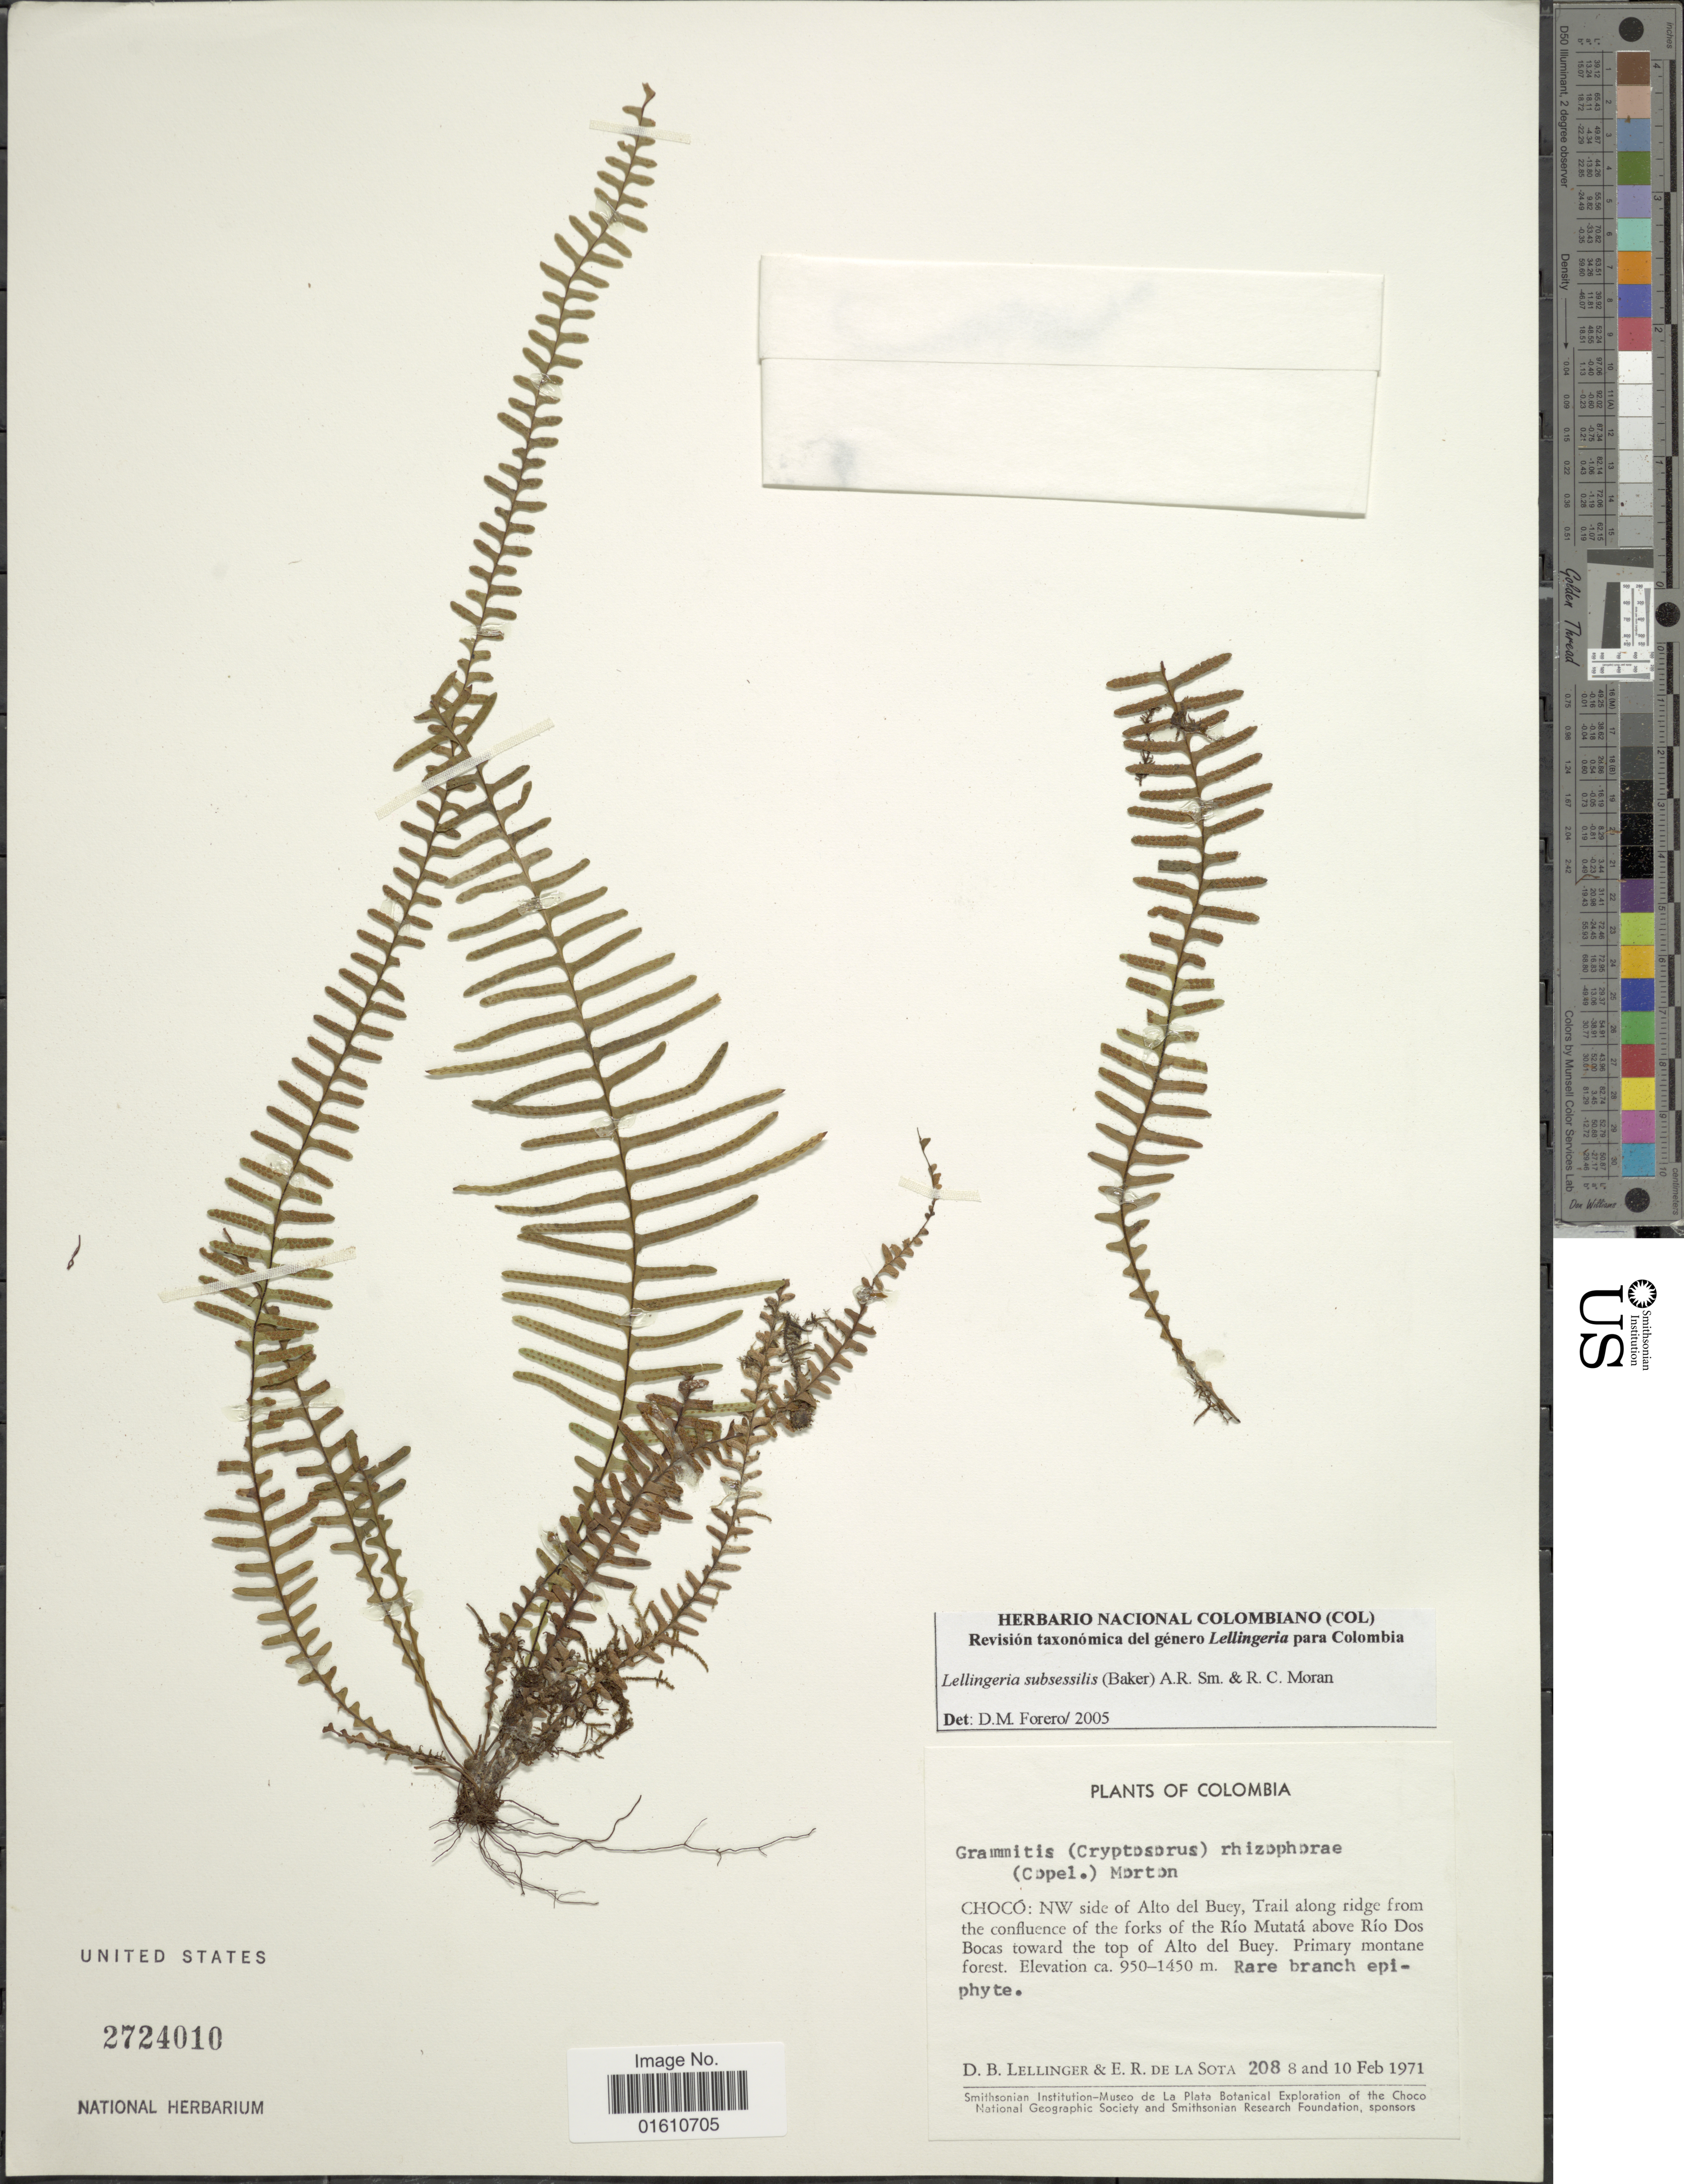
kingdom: Plantae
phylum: Tracheophyta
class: Polypodiopsida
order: Polypodiales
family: Polypodiaceae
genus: Lellingeria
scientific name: Lellingeria subsessilis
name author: (Baker) A.R. Sm. & R.C. Moran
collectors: D. B. Lellinger & E. R. de la Sota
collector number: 208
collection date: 1971-02-08/1971-02-10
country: Colombia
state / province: Chocó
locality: Choco: NW side of Alto del Buey, trail along ridge from the confluence of the forks of the Rio Mutata above Rio Dos Bocas toward the top of Alto del Buey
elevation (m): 950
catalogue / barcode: US 2724010